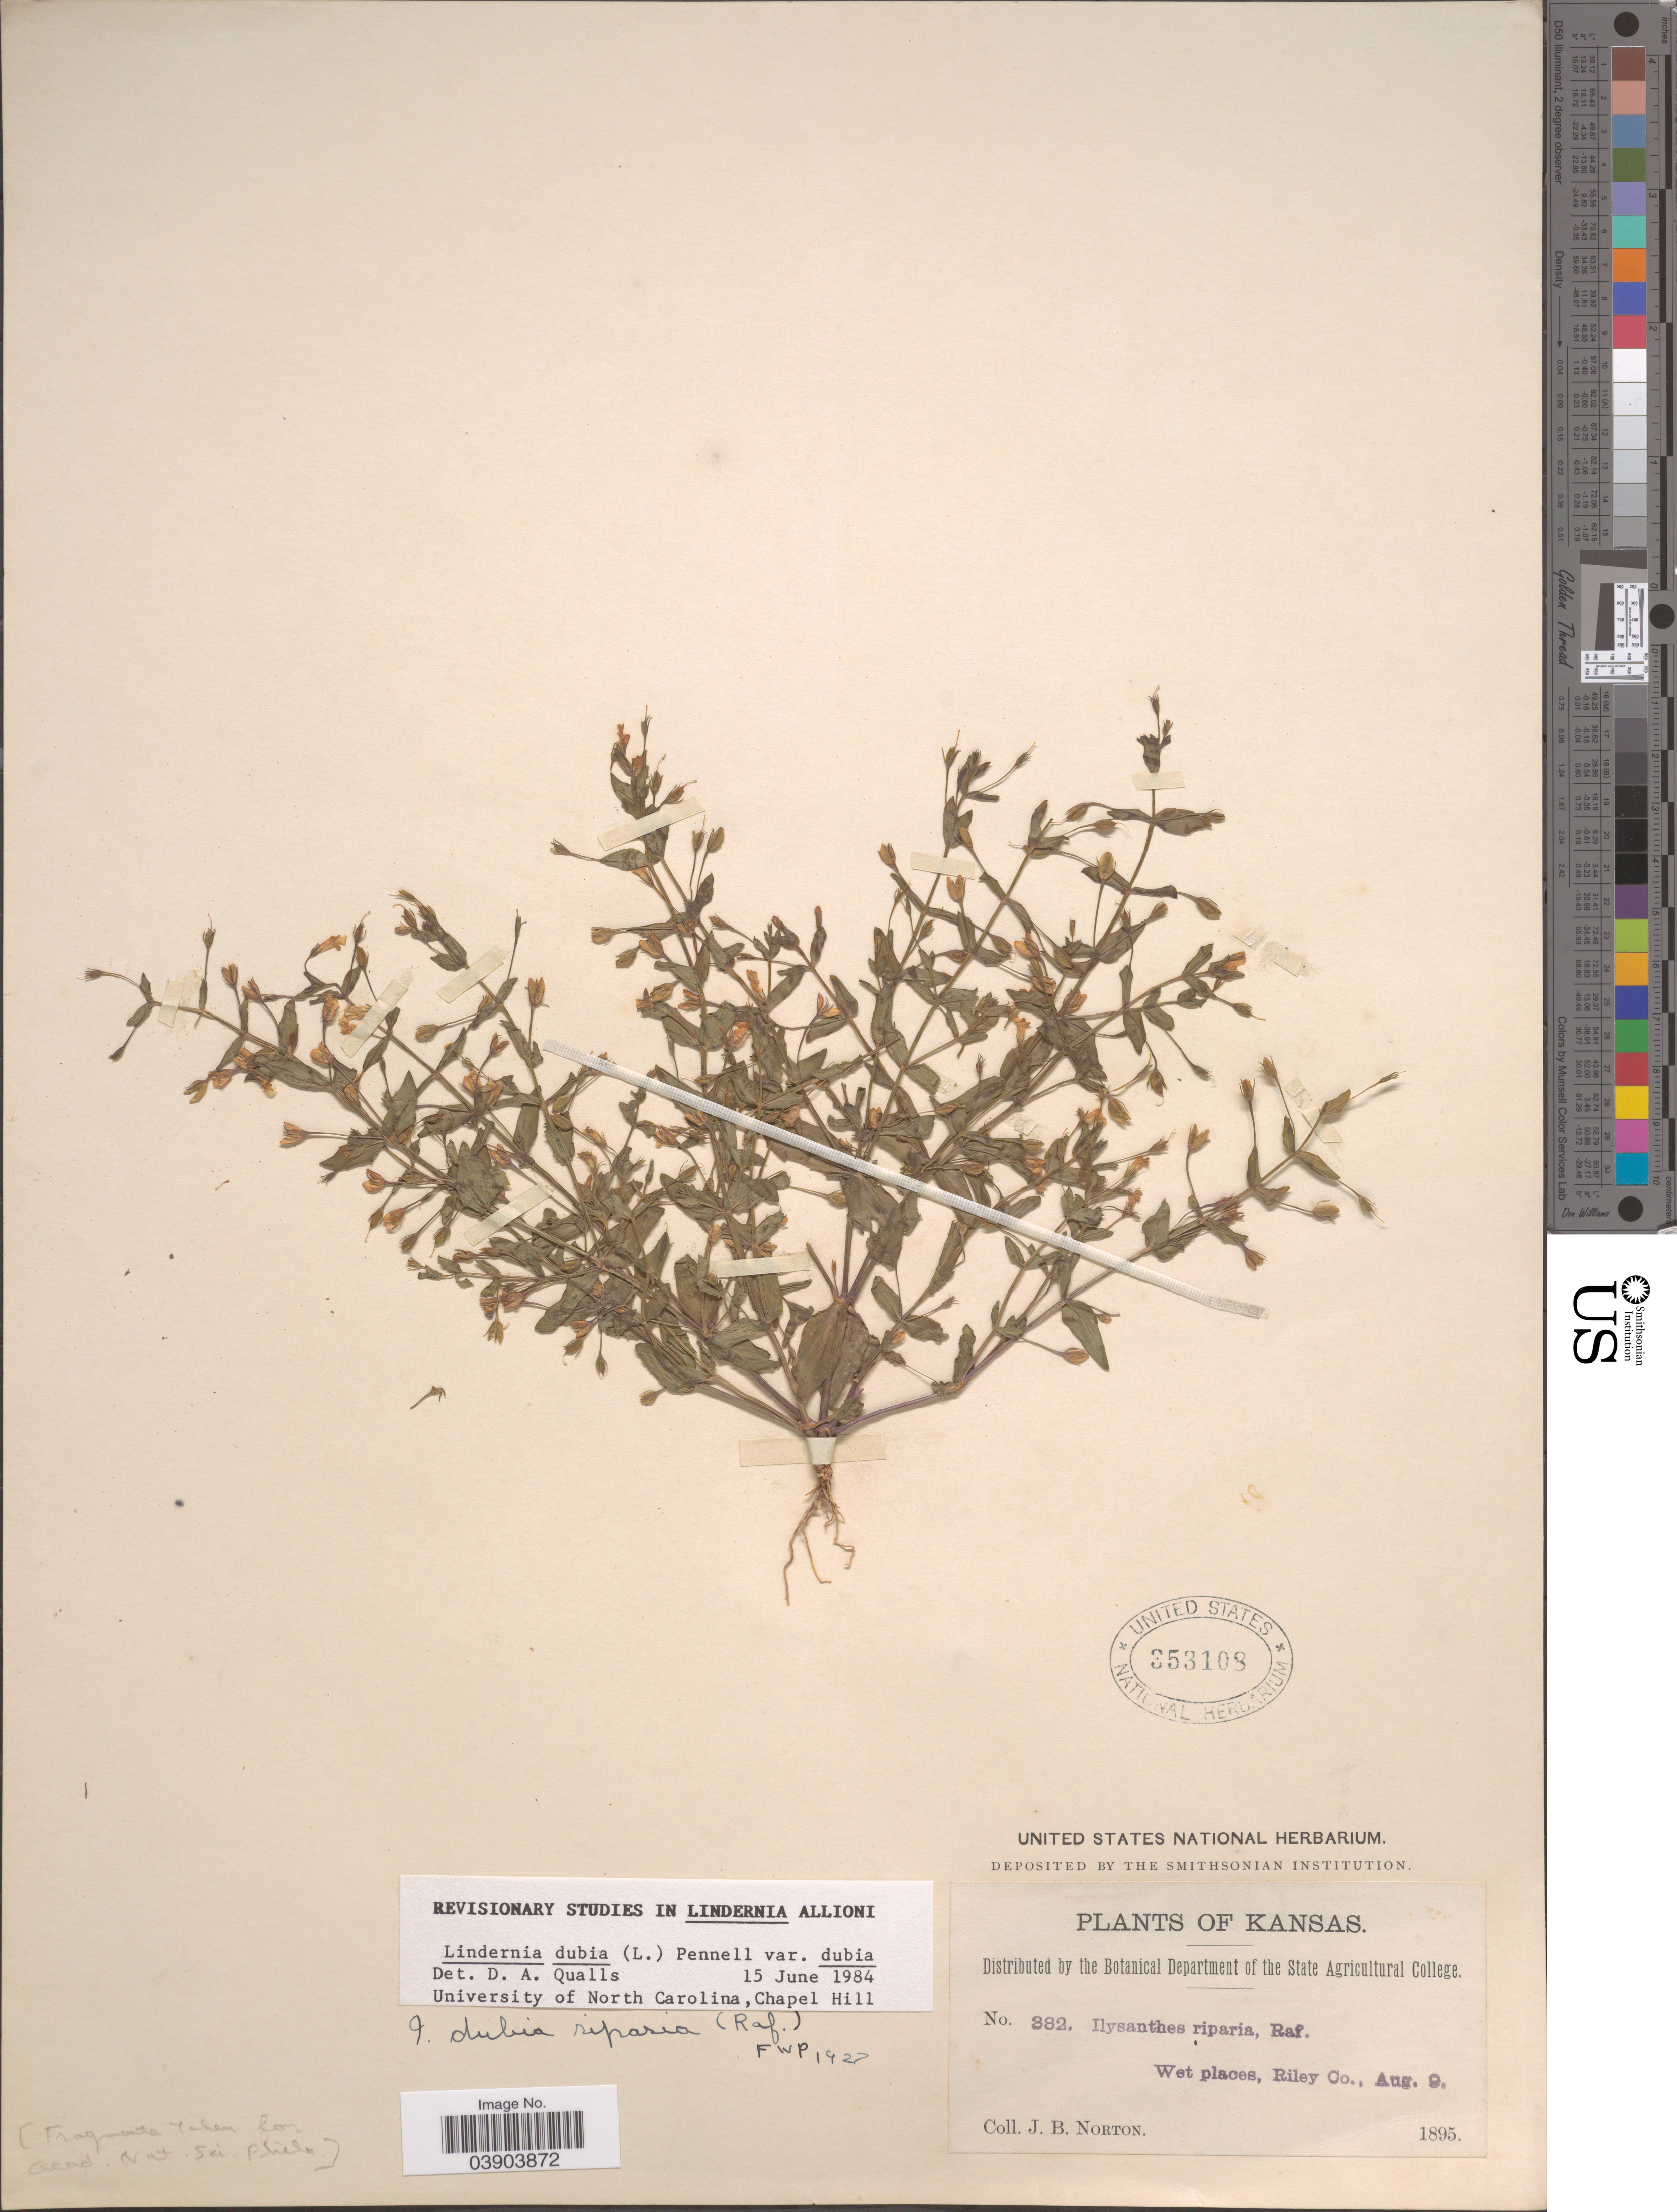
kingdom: Plantae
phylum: Tracheophyta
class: Magnoliopsida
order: Lamiales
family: Linderniaceae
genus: Lindernia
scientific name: Lindernia dubia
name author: (L.) Pennell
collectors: J. B. Norton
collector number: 382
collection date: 1895-08-09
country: United States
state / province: Kansas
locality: Wet places, Riley Co.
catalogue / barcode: US 353108